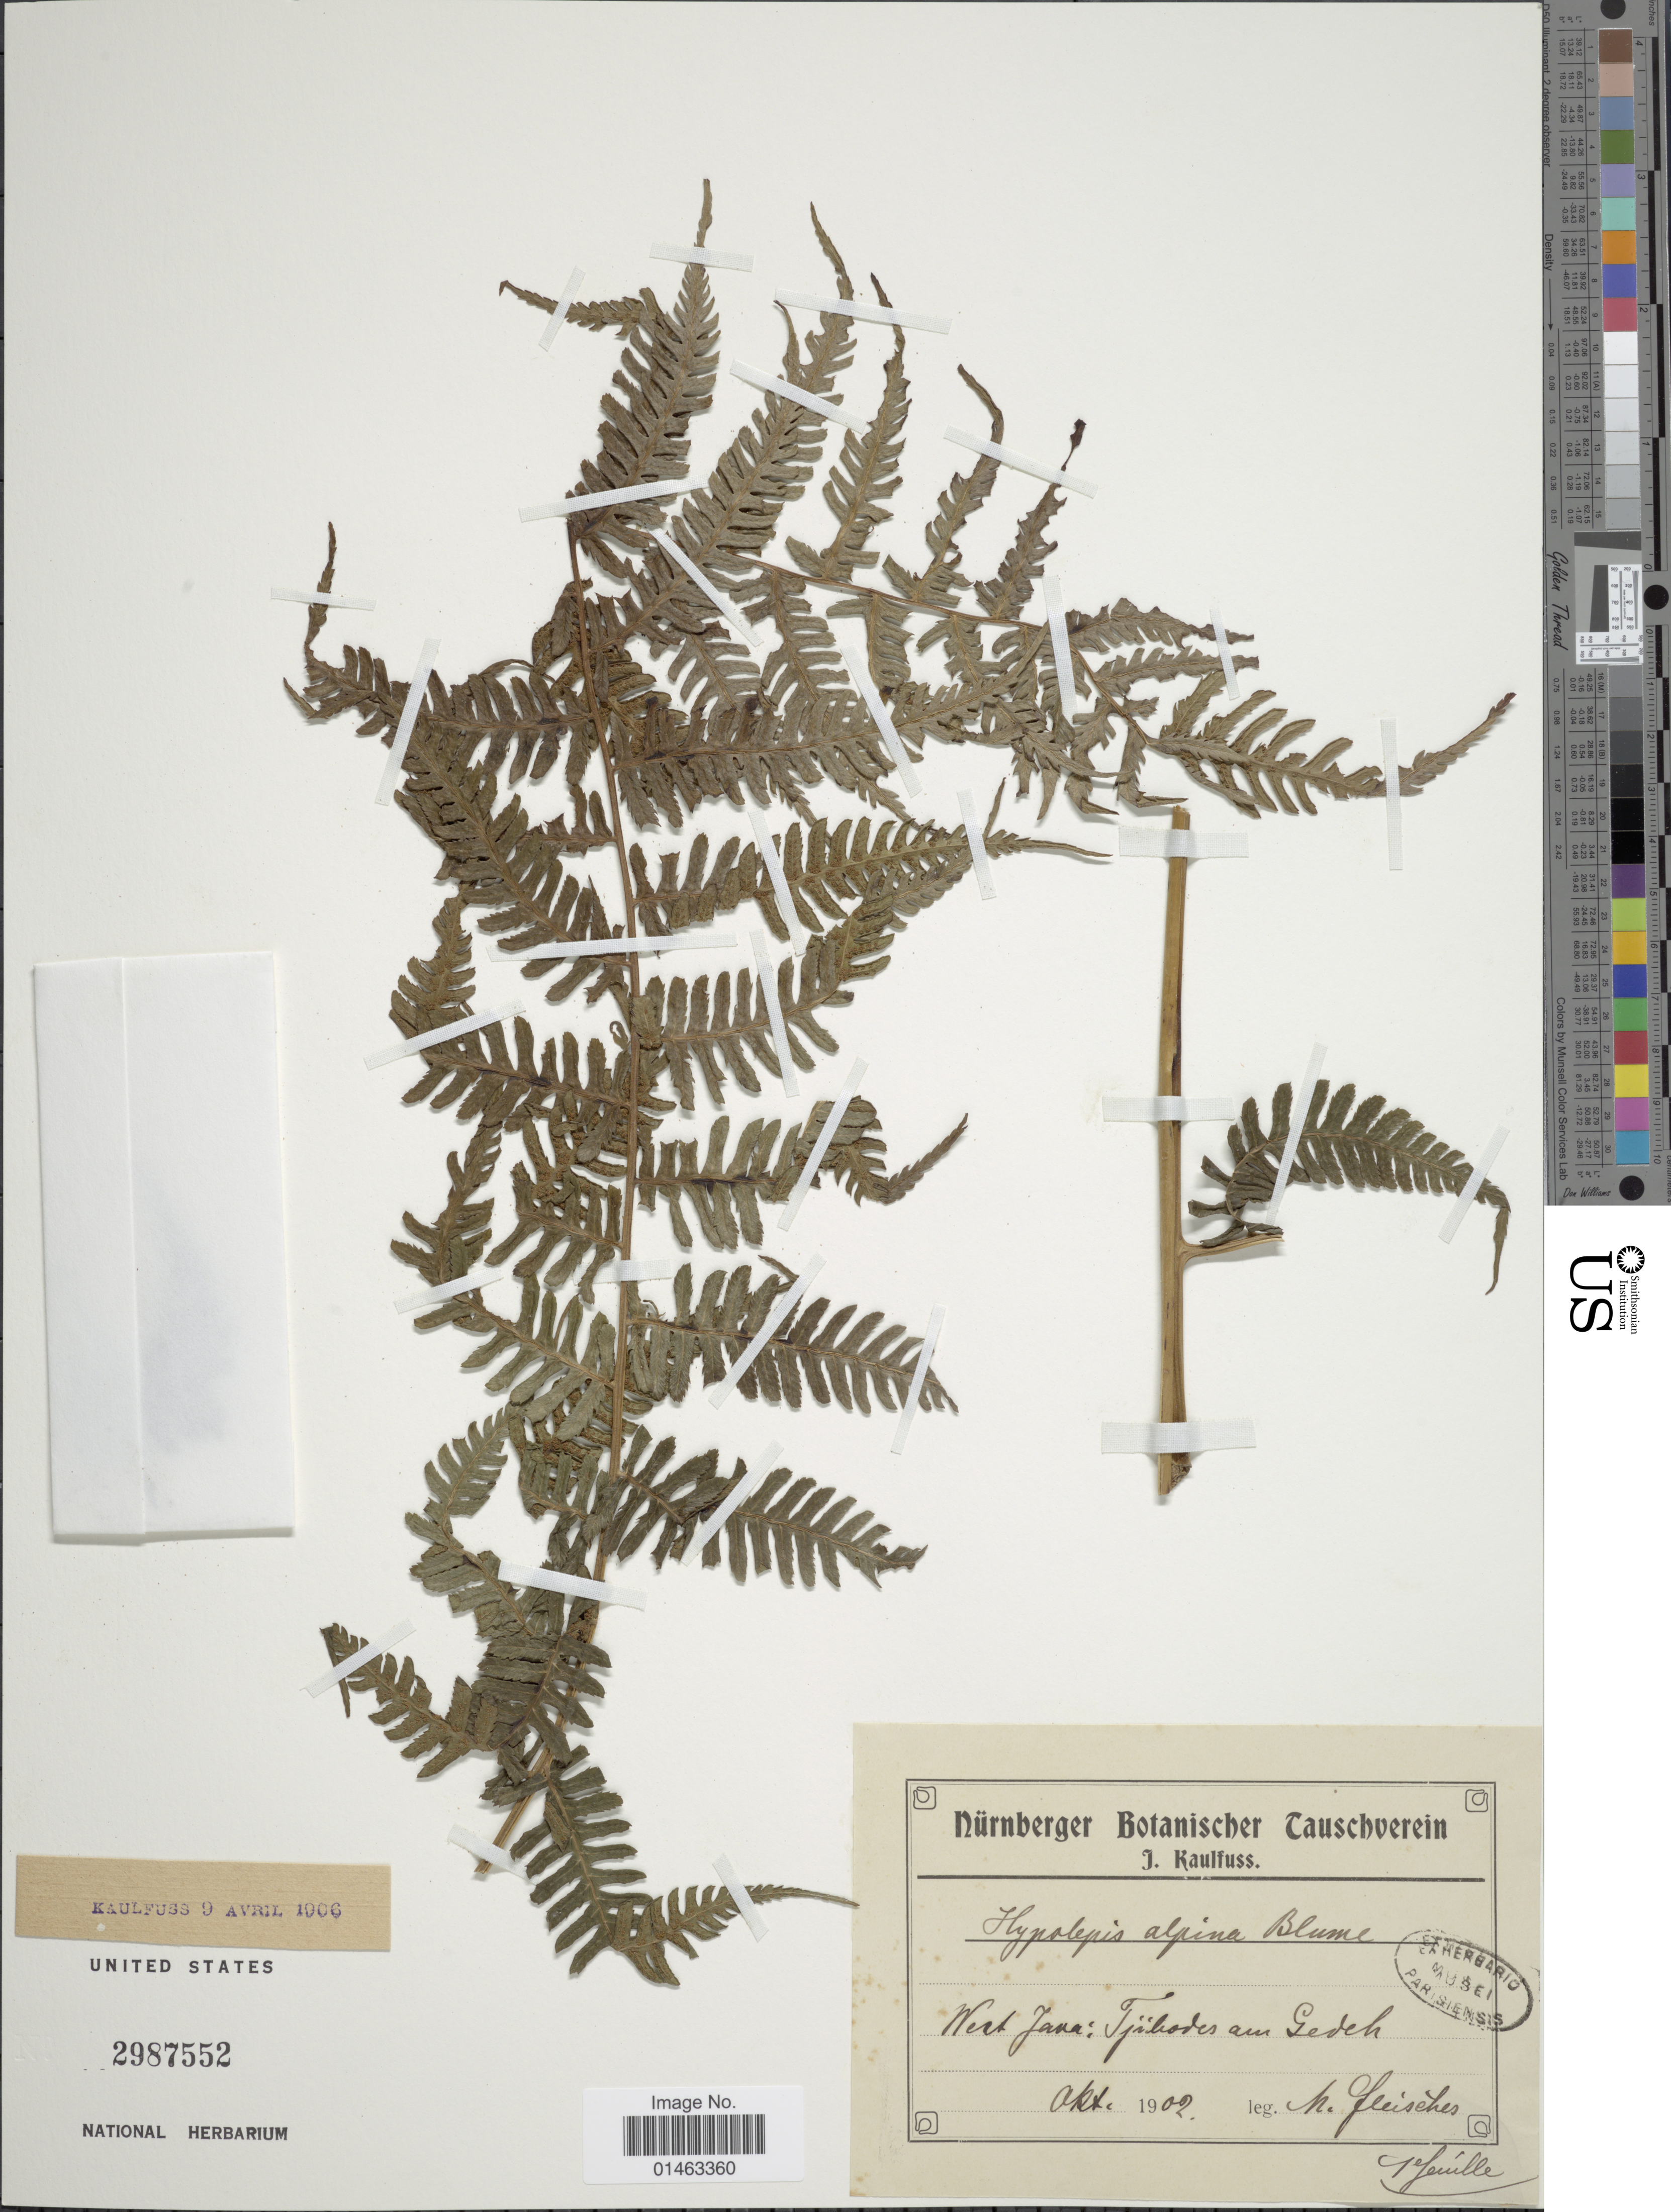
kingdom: Plantae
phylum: Tracheophyta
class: Polypodiopsida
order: Polypodiales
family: Dennstaedtiaceae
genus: Hypolepis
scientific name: Hypolepis alpina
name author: (Blume) Hook.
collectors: M. Fleischer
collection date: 1902-10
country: Indonesia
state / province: Java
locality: West Java: Tjibodes am Gedeh [interpreted]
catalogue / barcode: US 2987552